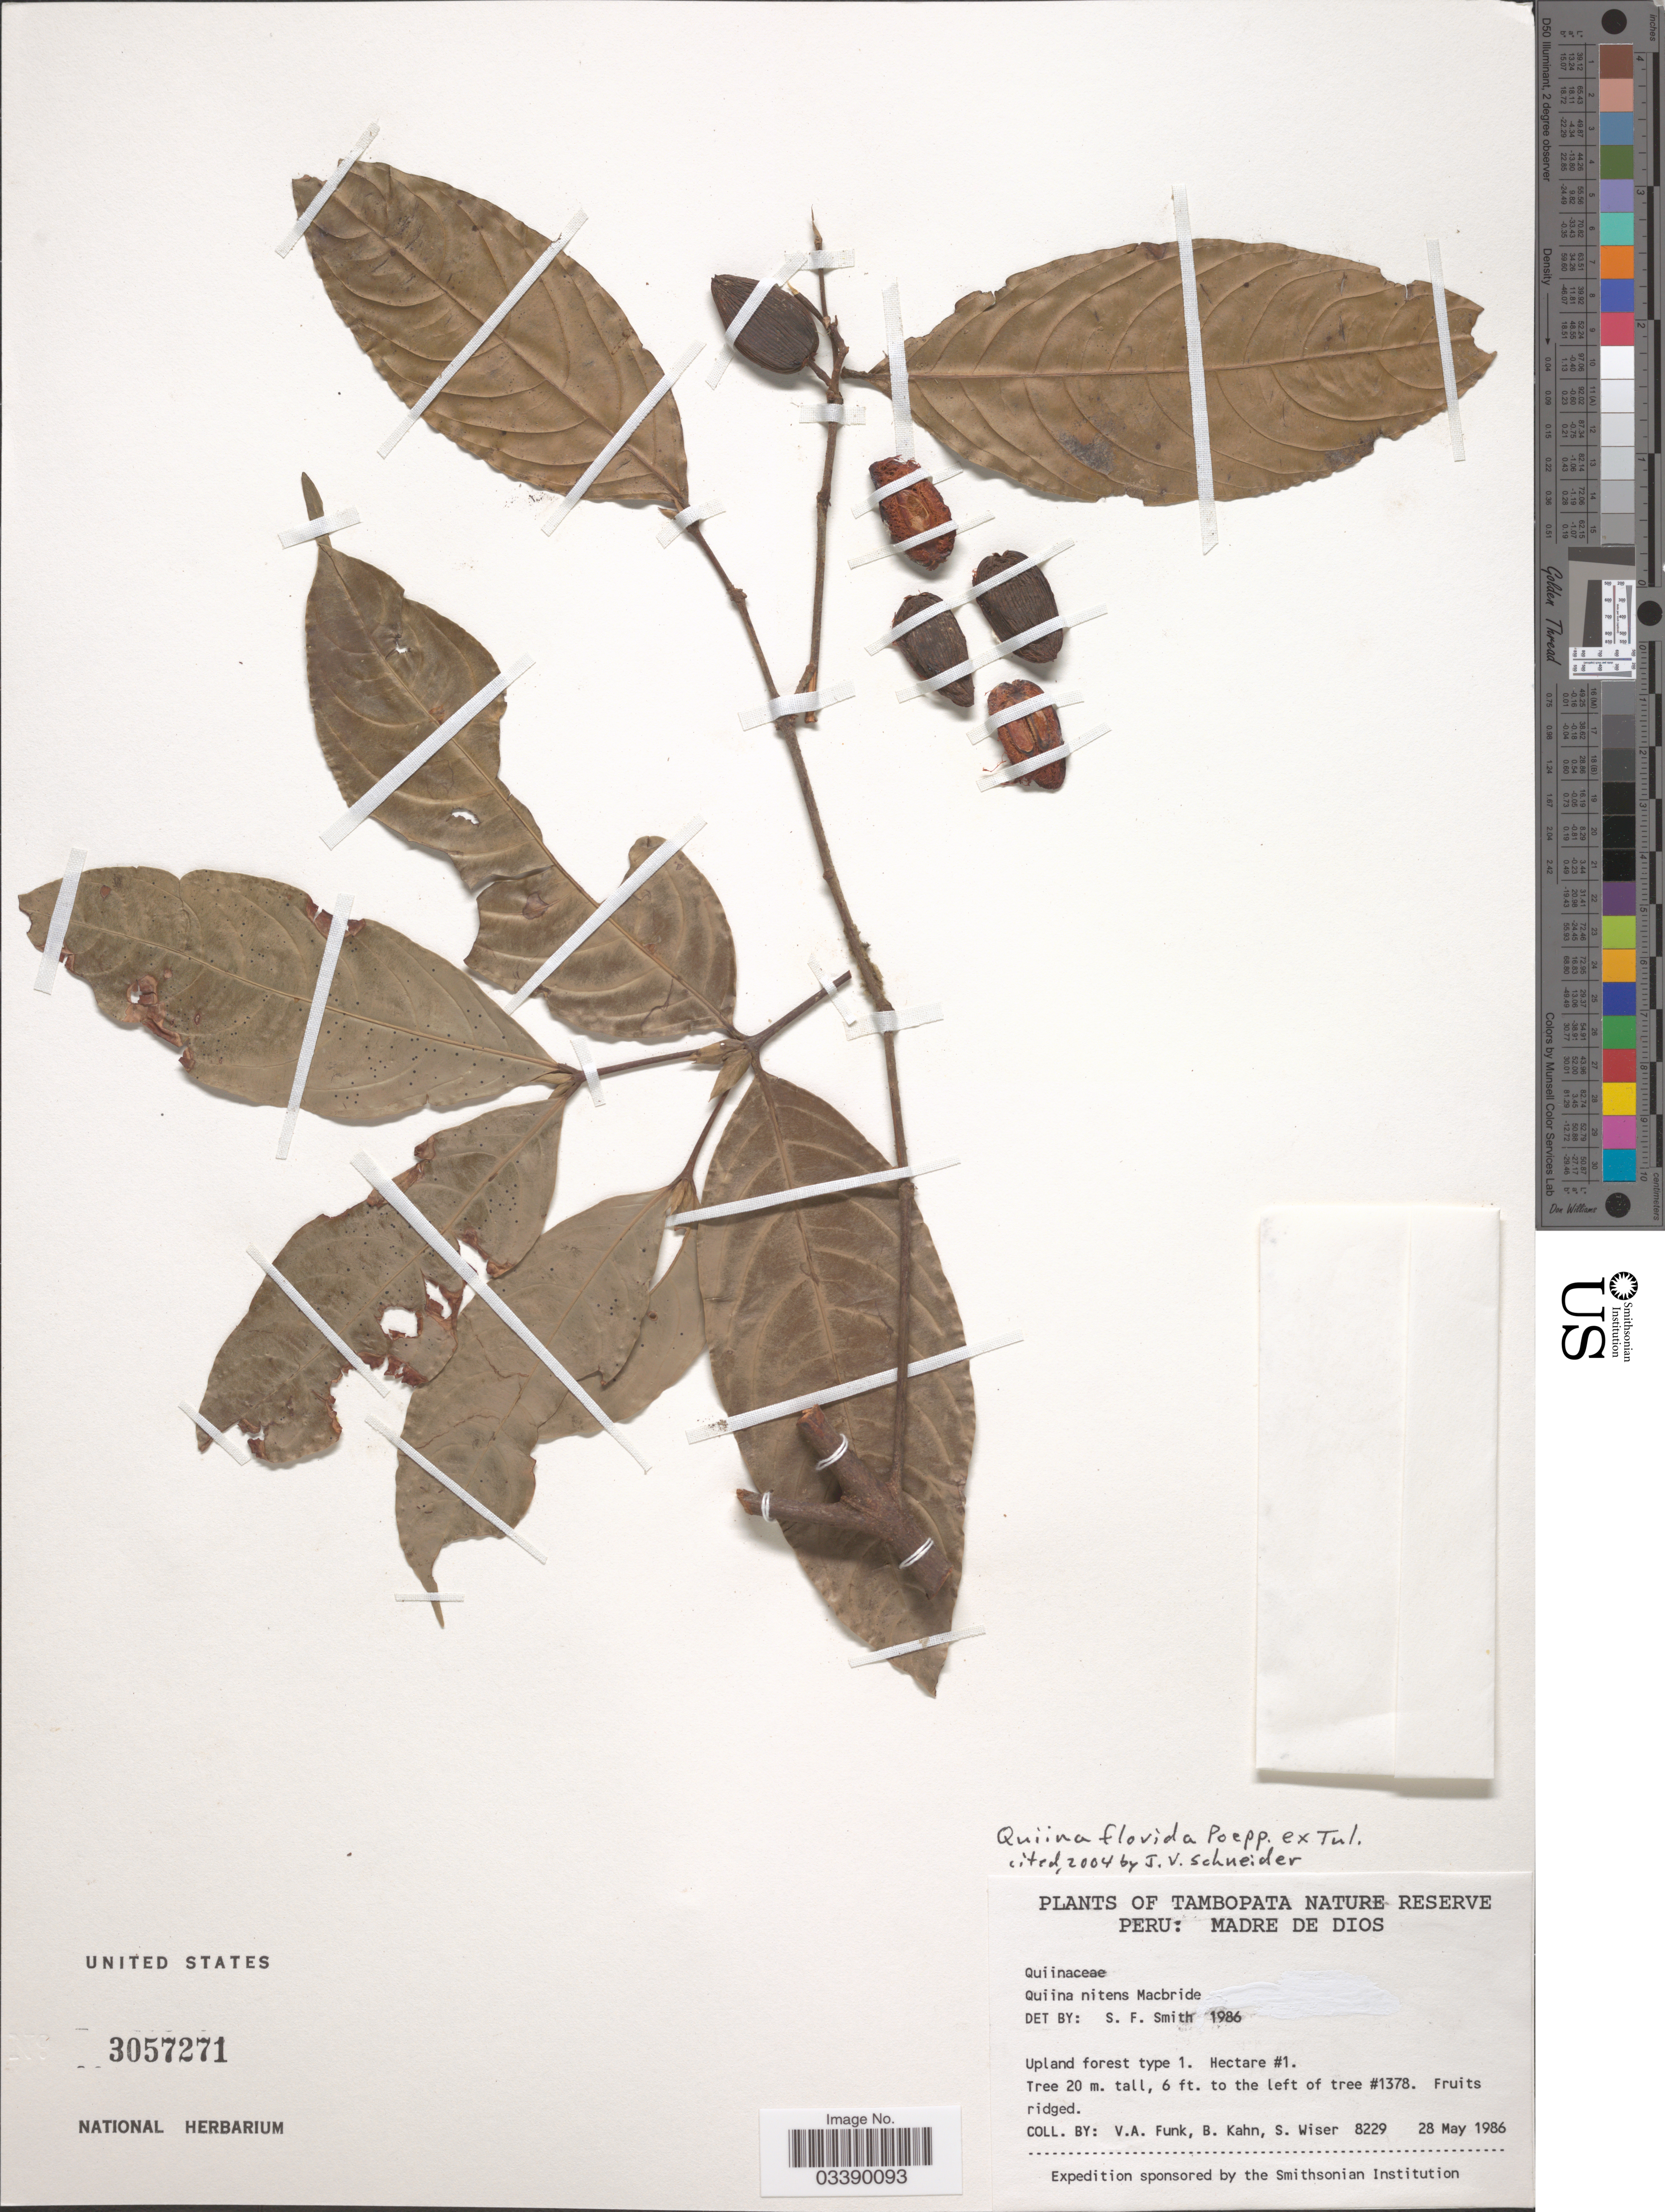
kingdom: Plantae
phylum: Tracheophyta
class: Magnoliopsida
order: Malpighiales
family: Quiinaceae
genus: Quiina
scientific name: Quiina florida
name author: Poepp. ex Tul.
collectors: V. Funk, B. Kahn & S. Wiser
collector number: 8229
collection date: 1986-05-28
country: Peru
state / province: Madre de Dios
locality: Tambopata Nature Reserve.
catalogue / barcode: US 3057271